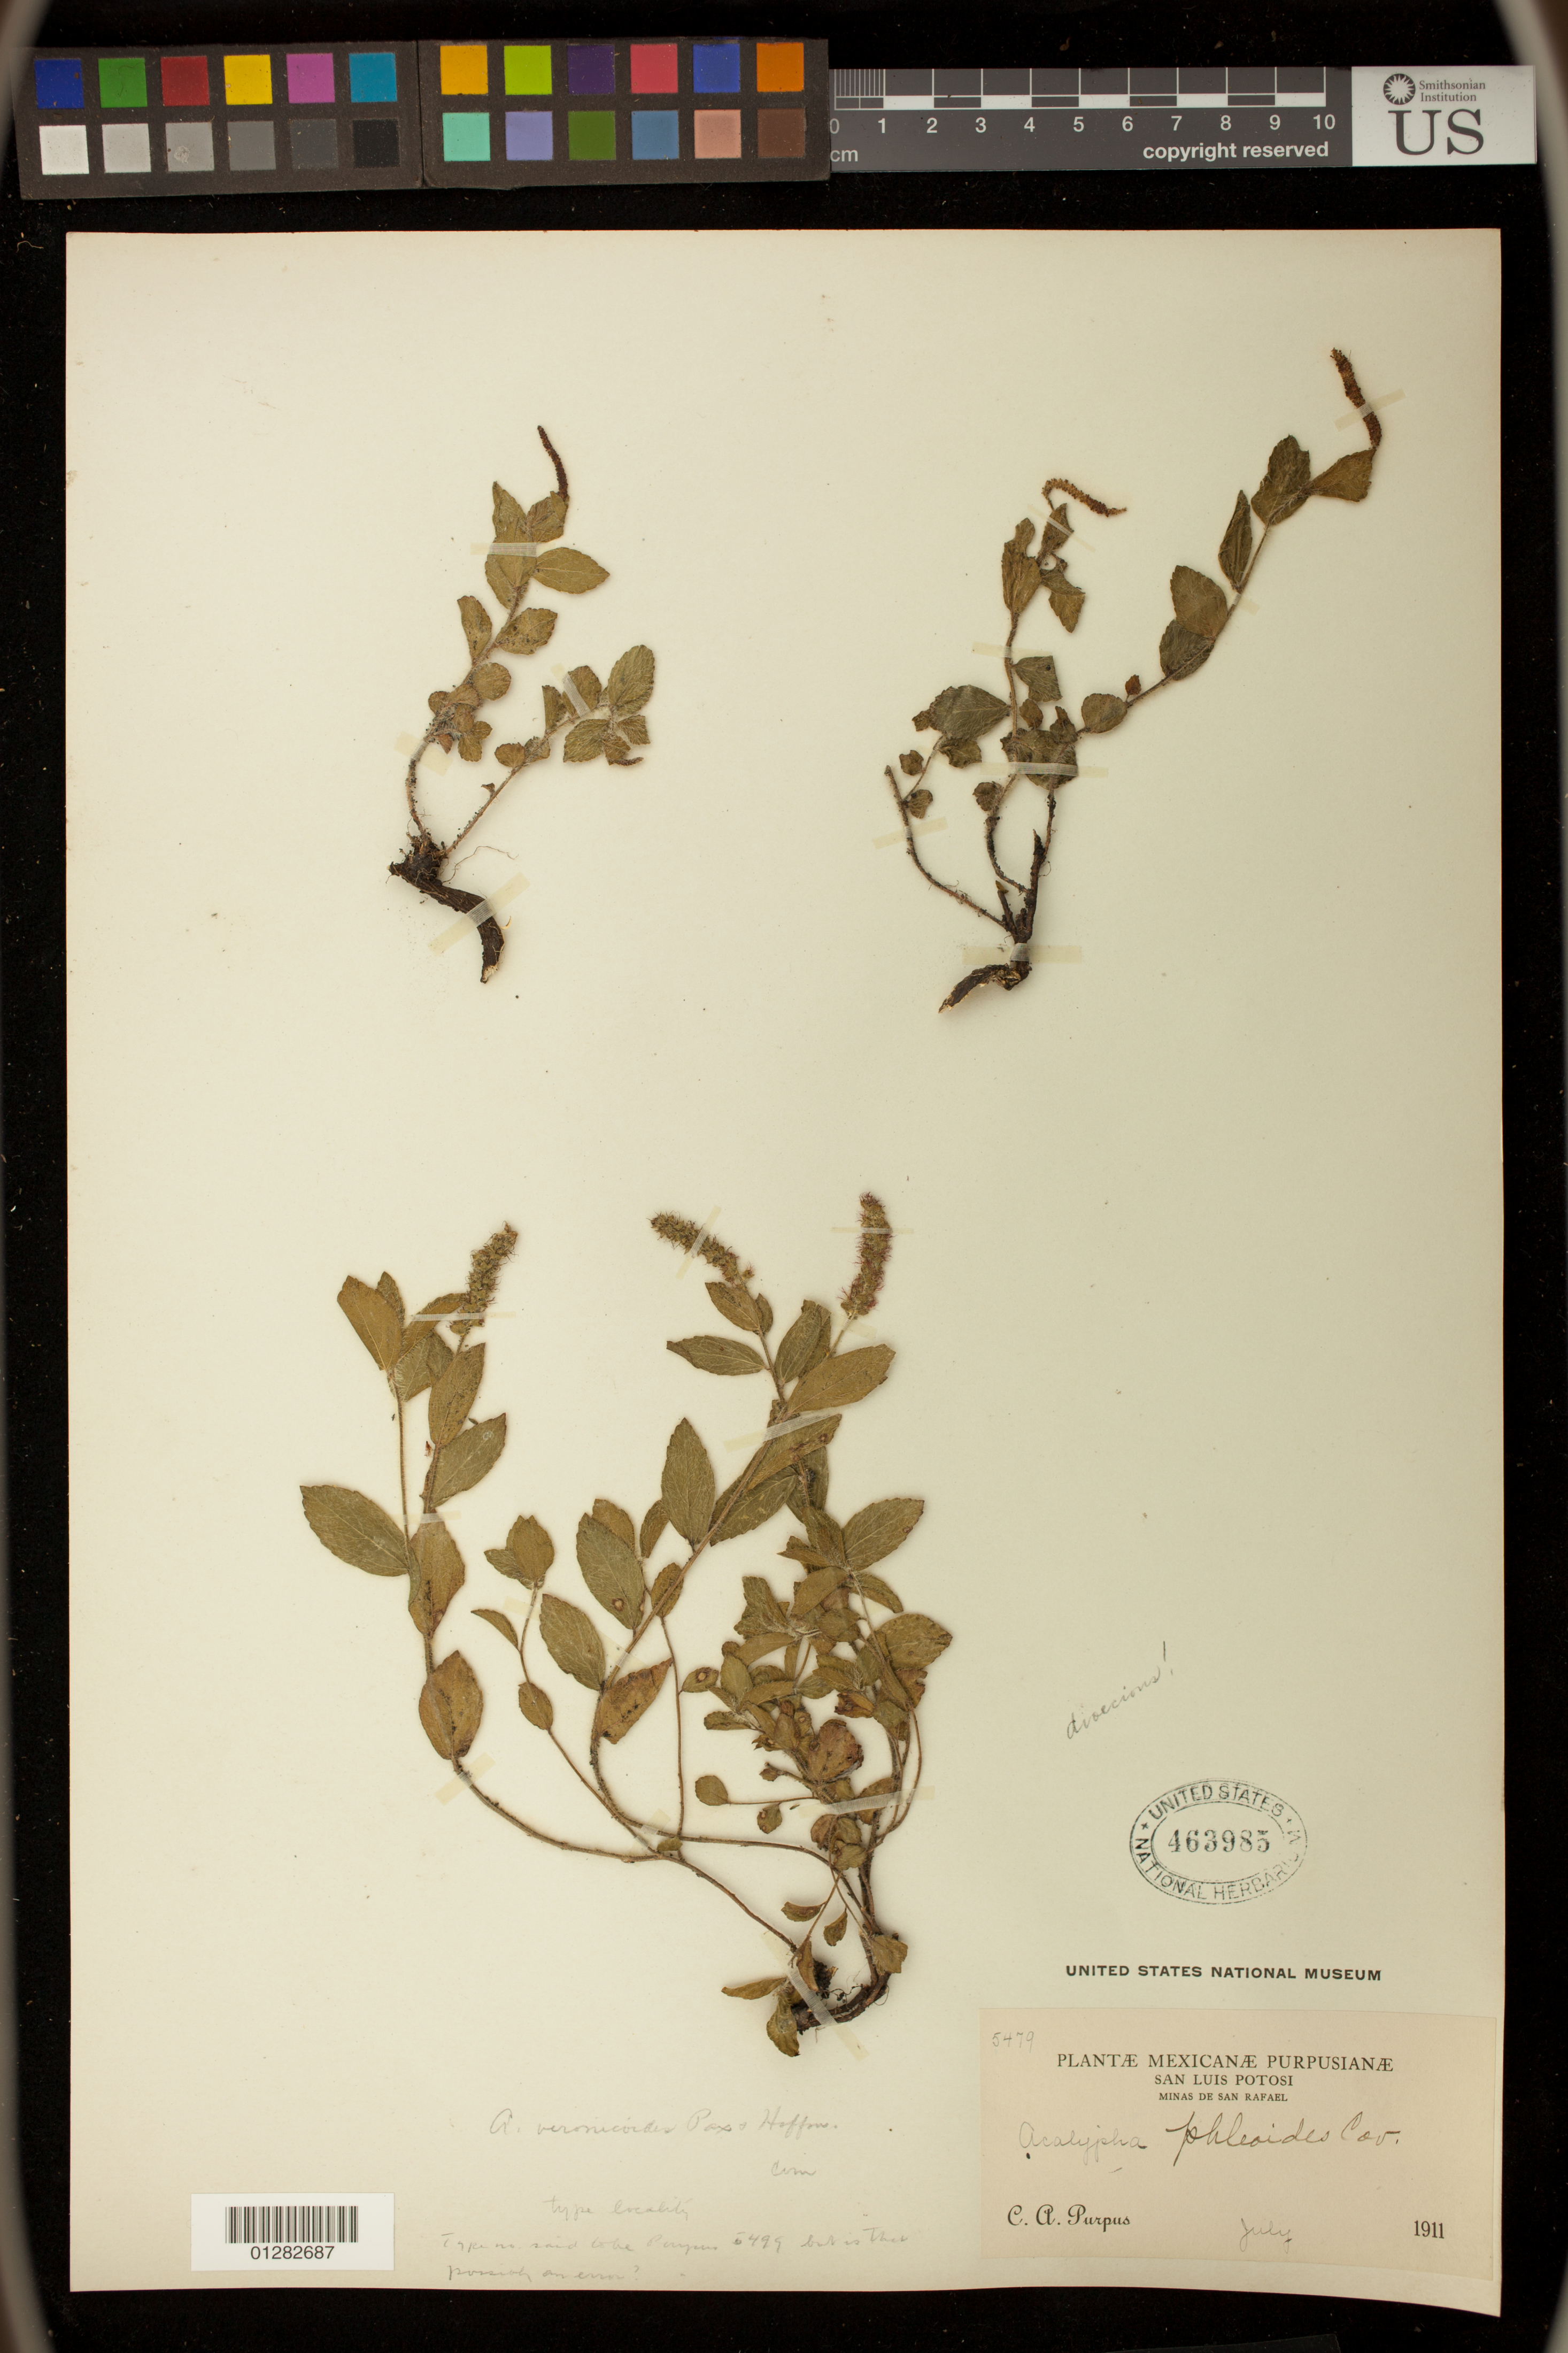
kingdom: Plantae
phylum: Tracheophyta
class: Magnoliopsida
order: Malpighiales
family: Euphorbiaceae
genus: Acalypha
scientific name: Acalypha veronicoide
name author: Pax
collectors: P. C. Standley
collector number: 5479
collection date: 1911-07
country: Mexico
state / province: San Luis Potosi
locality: Minas de San Rafael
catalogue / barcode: US 463985